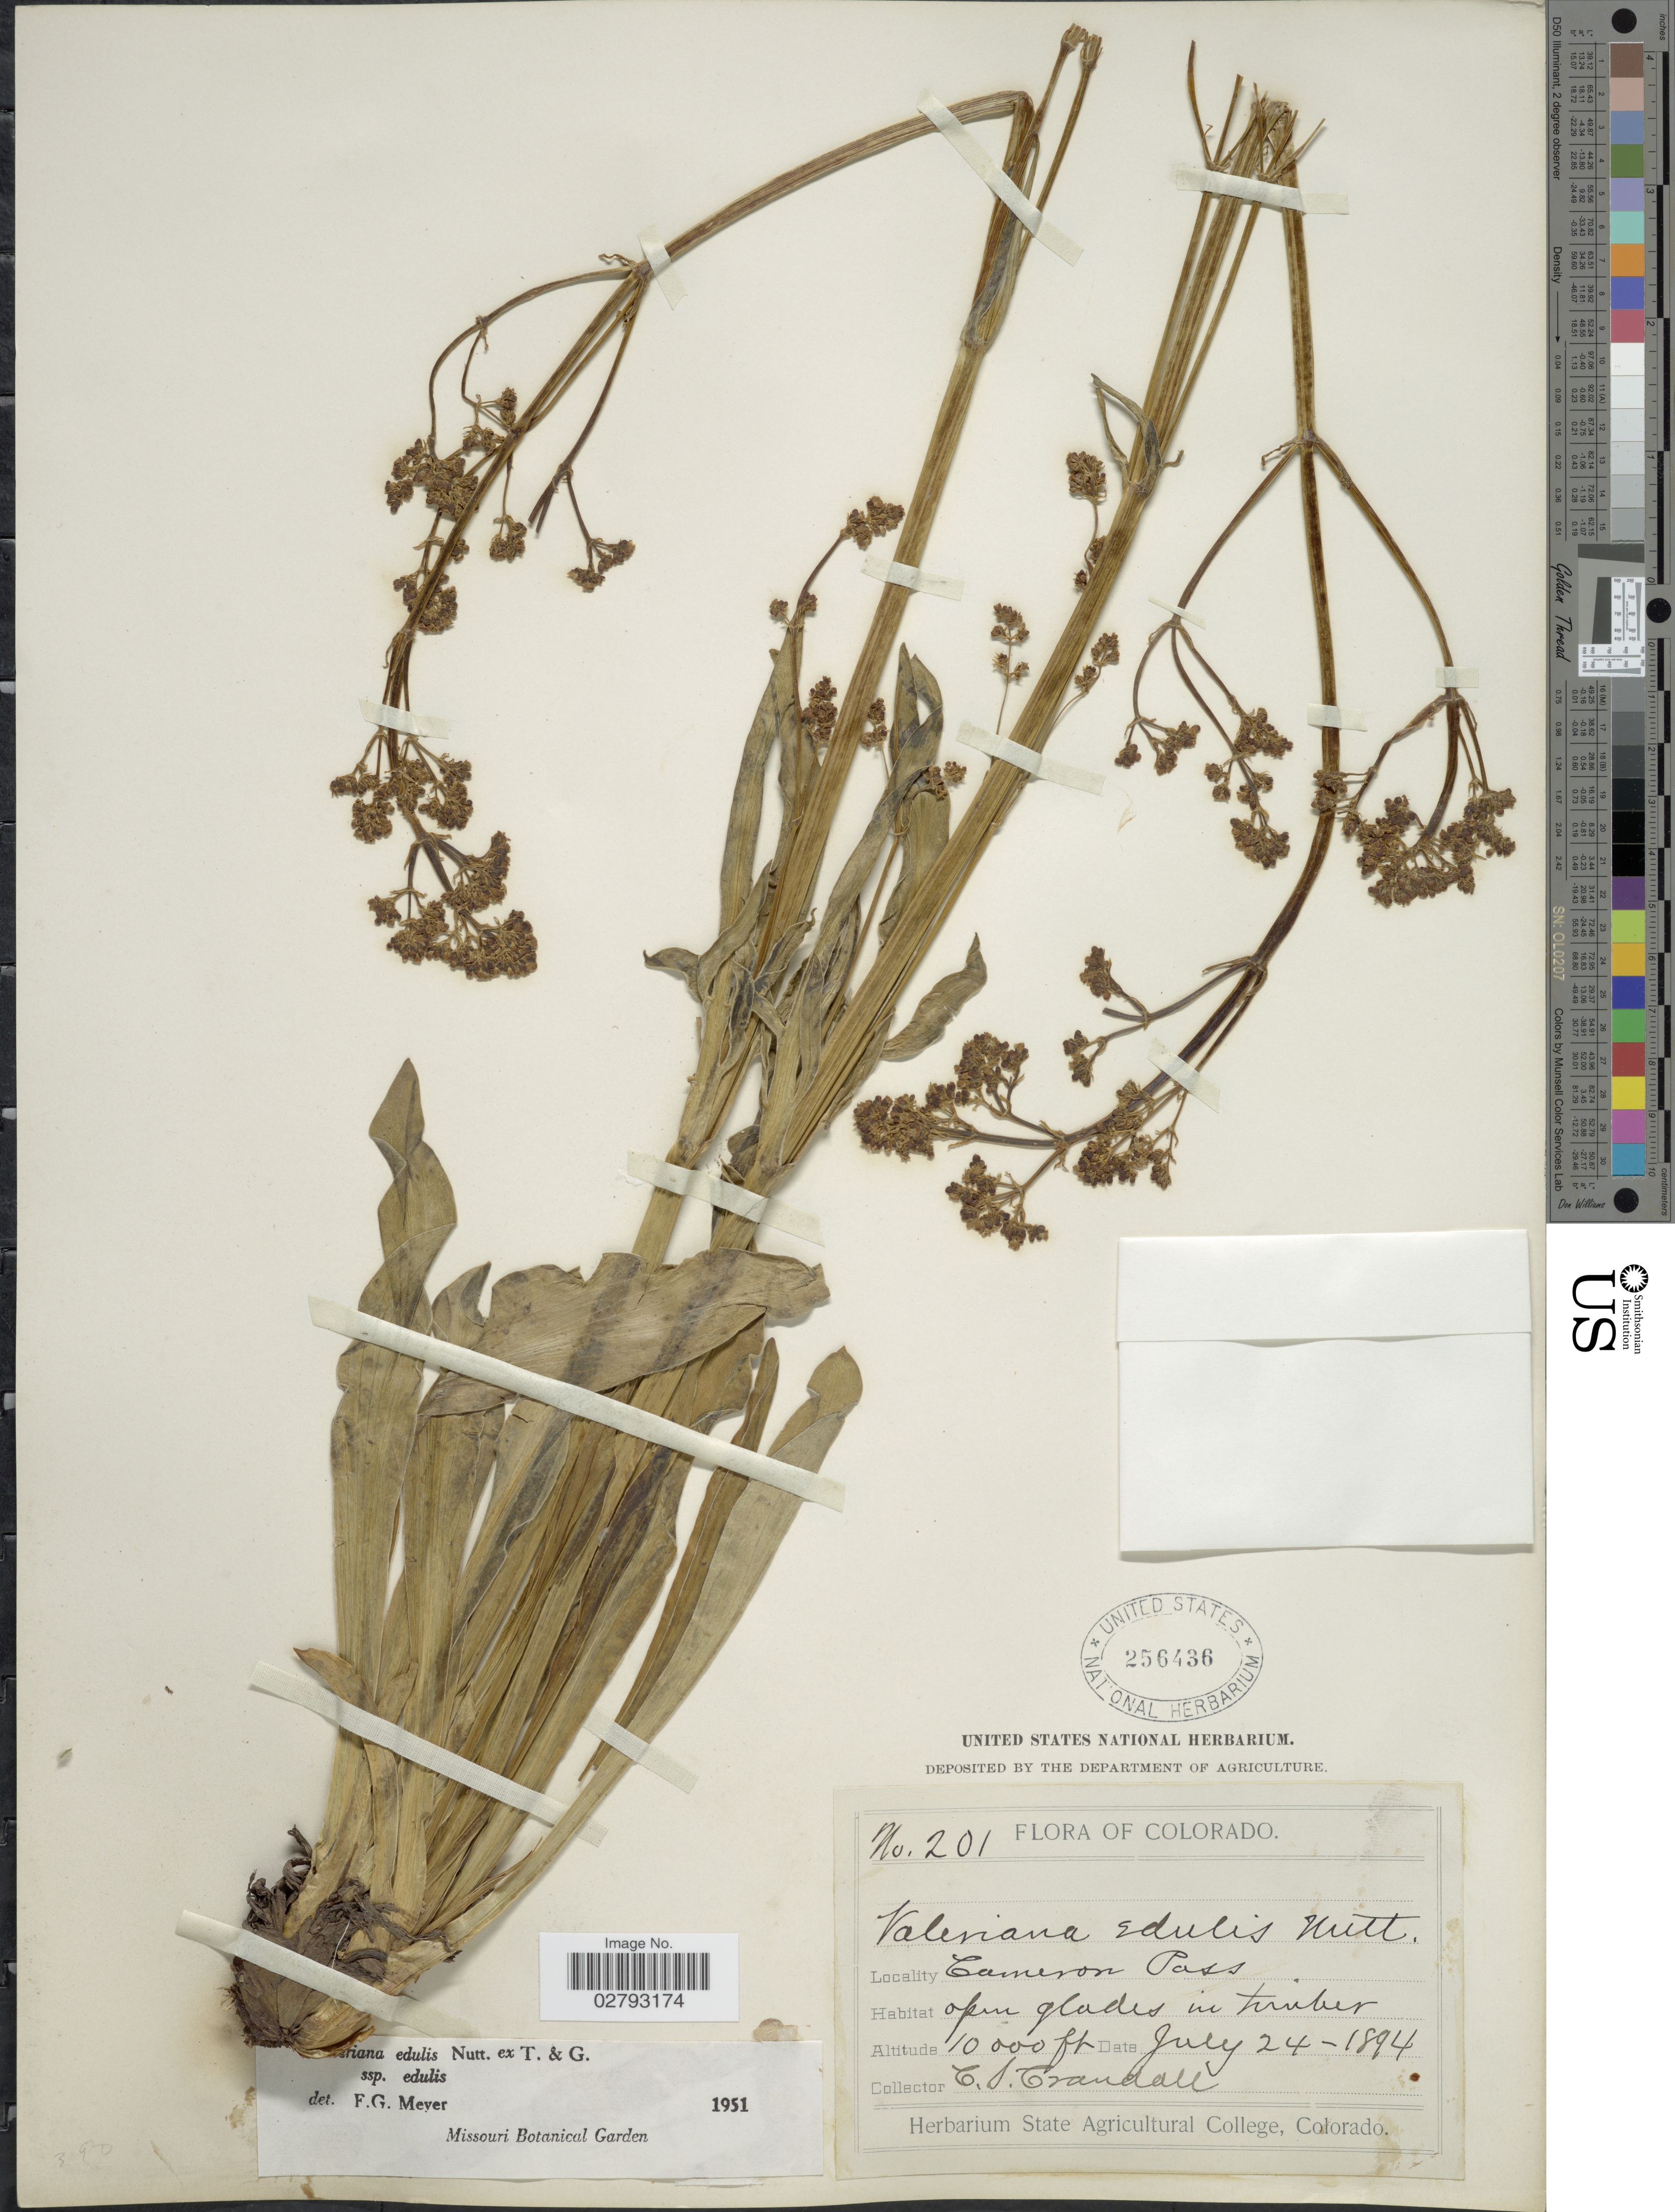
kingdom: Plantae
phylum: Tracheophyta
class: Magnoliopsida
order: Dipsacales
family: Caprifoliaceae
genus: Valeriana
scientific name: Valeriana edulis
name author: Nutt.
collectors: C. Crandall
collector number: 201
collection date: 1894-07-24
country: United States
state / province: Colorado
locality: Cameron Pass.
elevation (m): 3048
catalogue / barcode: US 256436